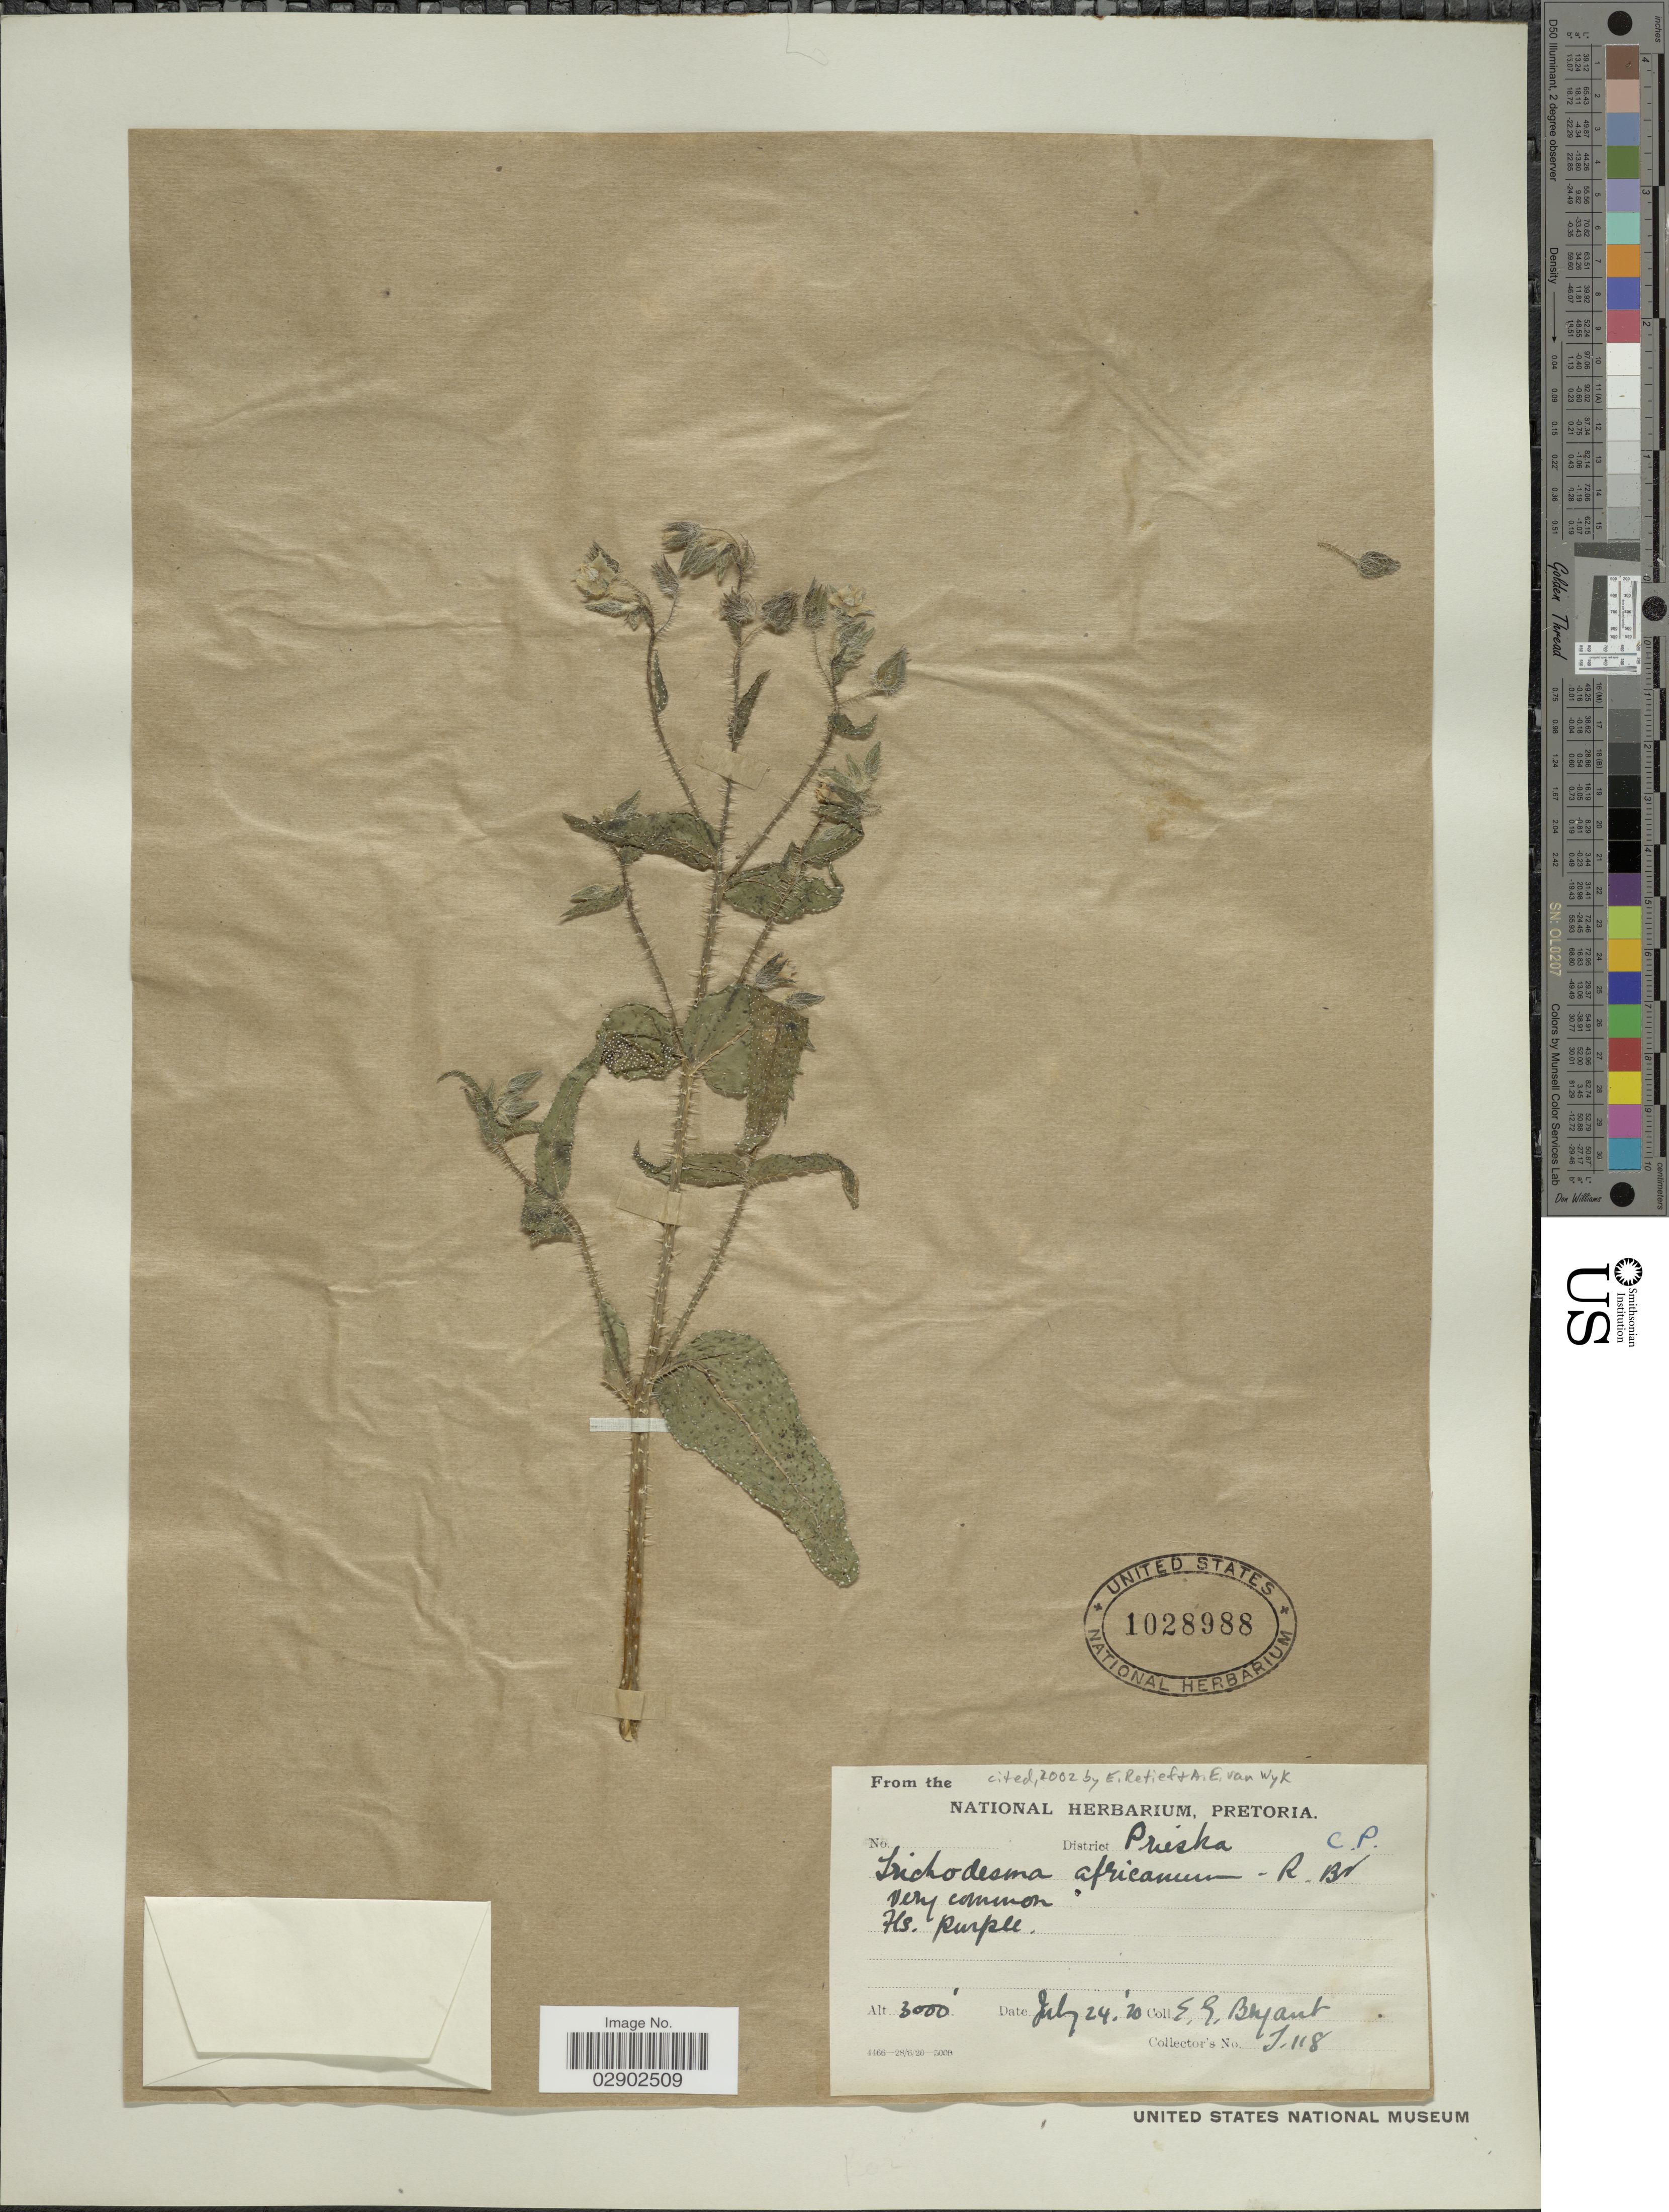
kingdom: Plantae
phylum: Tracheophyta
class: Magnoliopsida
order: Boraginales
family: Boraginaceae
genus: Trichodesma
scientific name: Trichodesma africanum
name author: (L.) Sm.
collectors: E. Bryant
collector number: T118*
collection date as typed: Transcribed d/m/y: 24/7/20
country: South Africa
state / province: Northern Cape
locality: District Prieska. C. P.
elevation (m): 914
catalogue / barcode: US 1028988